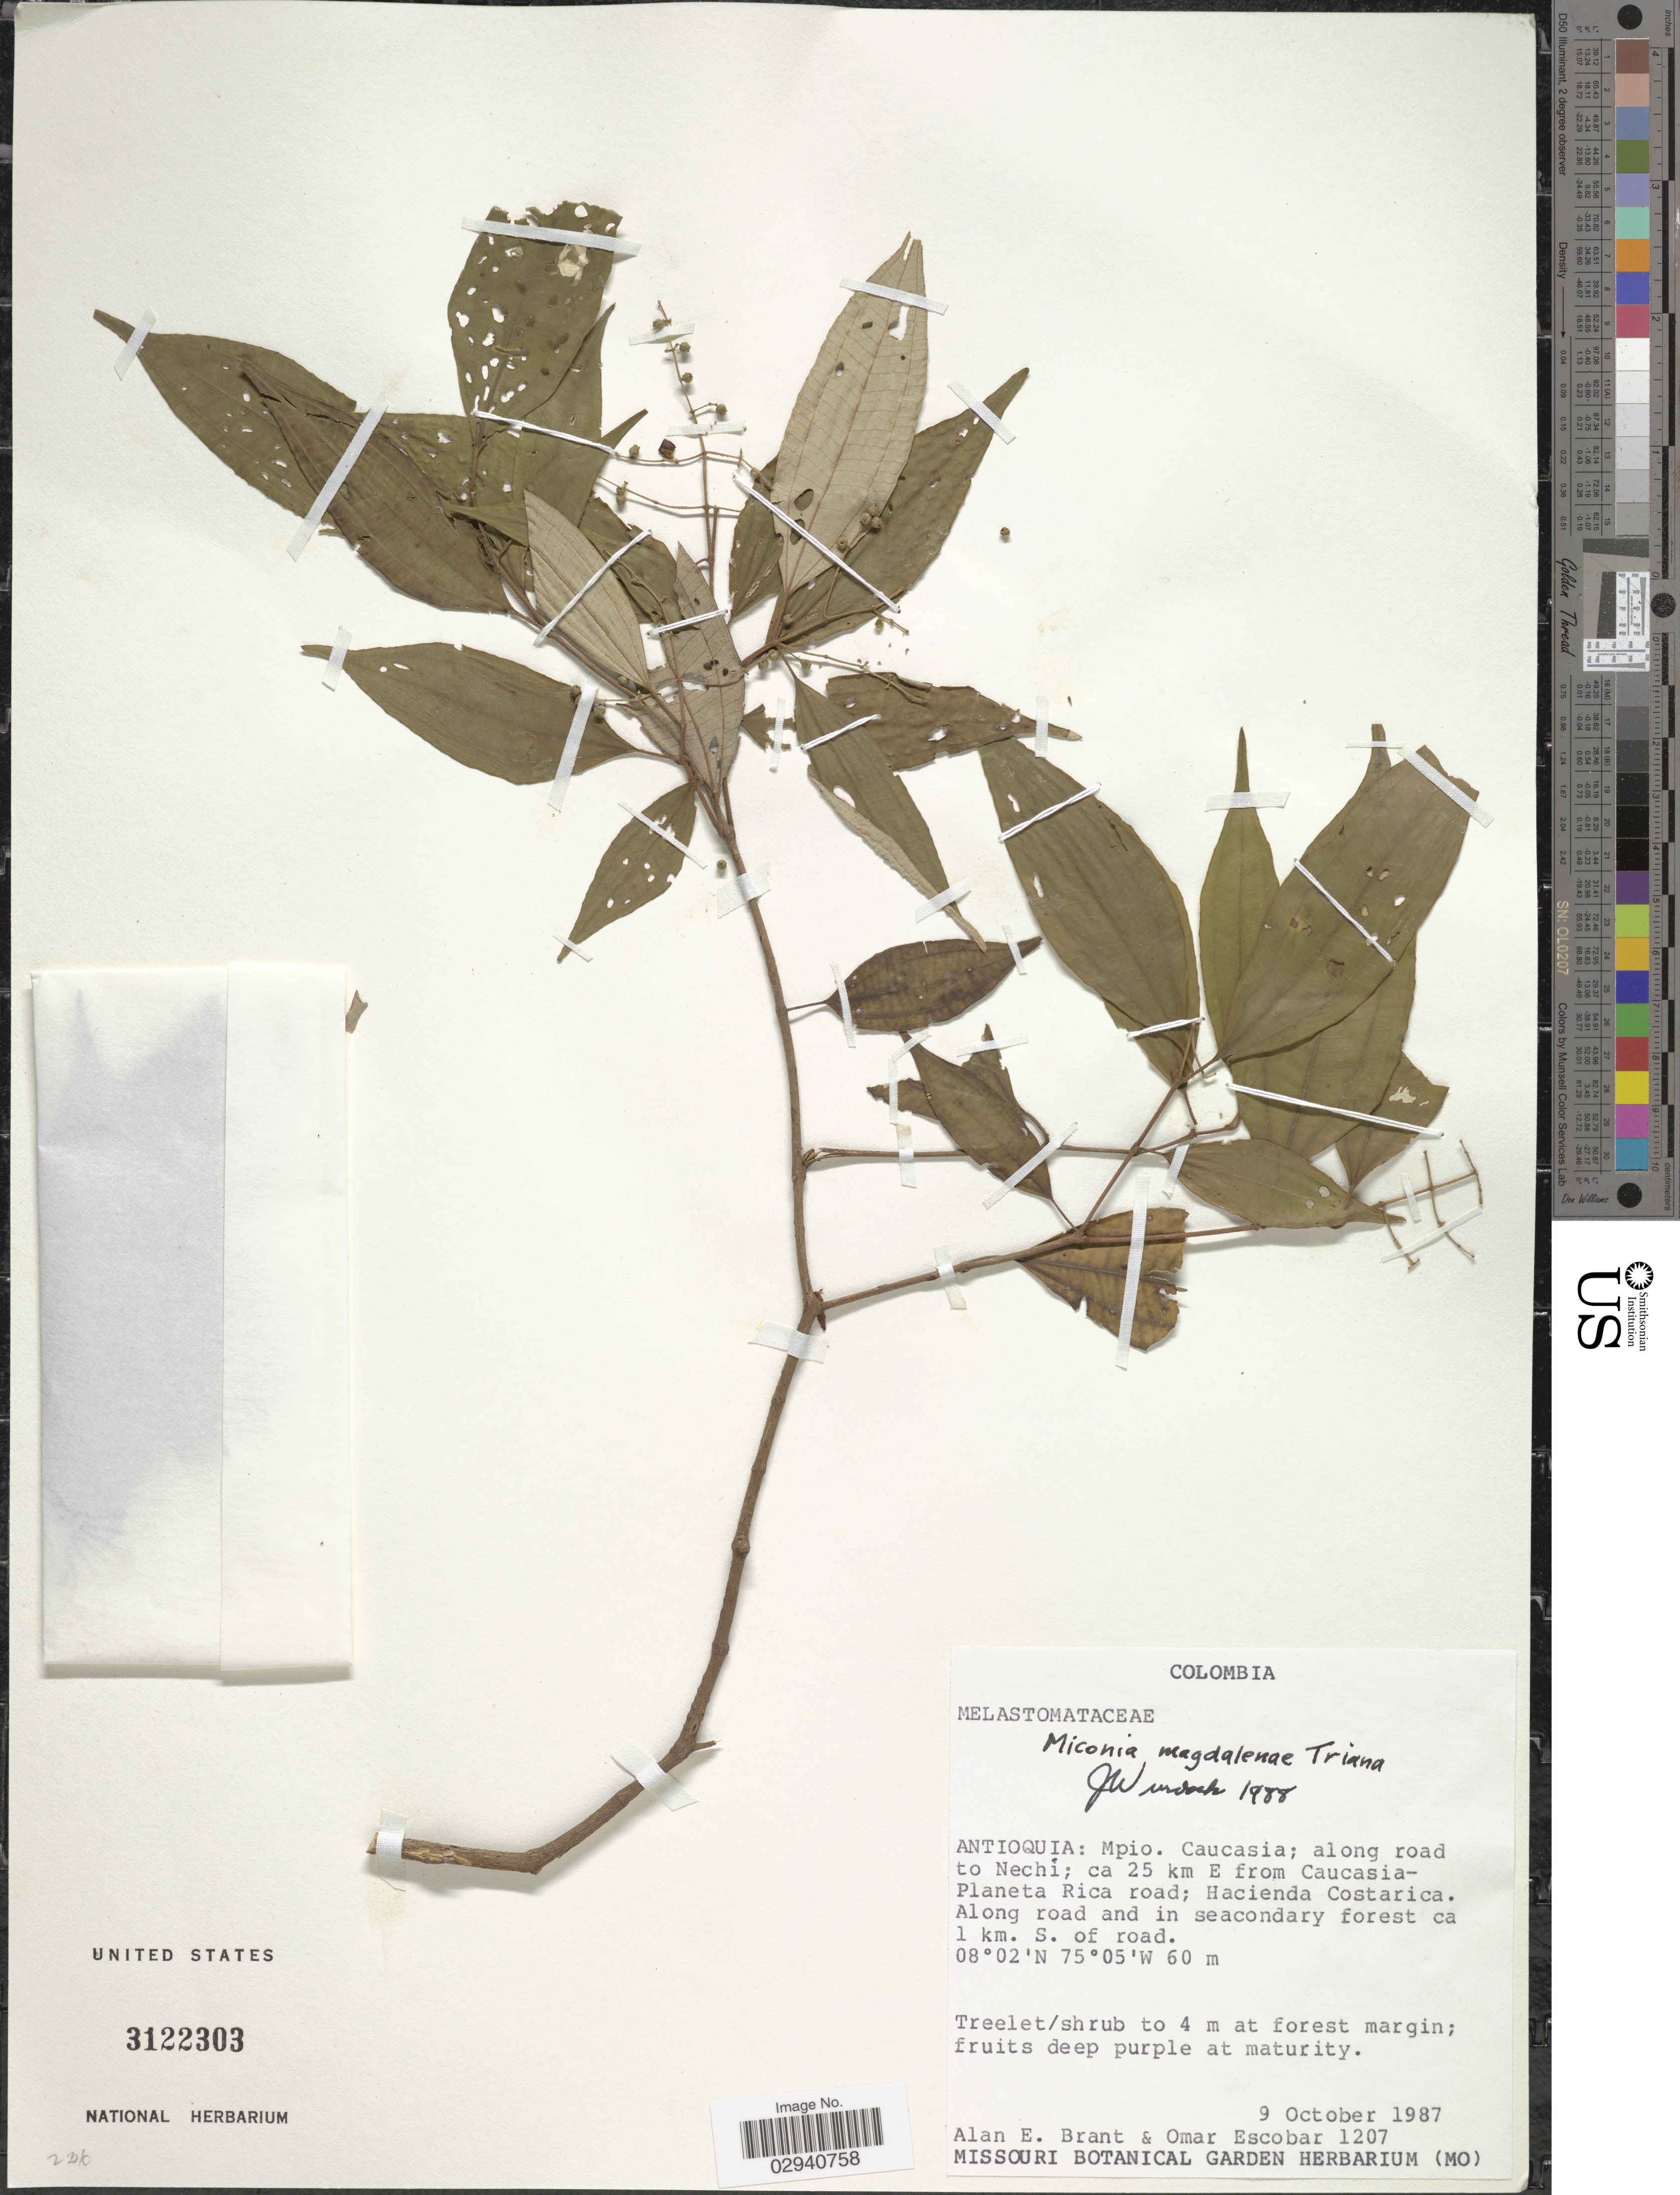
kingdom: Plantae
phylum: Tracheophyta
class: Magnoliopsida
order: Myrtales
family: Melastomataceae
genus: Miconia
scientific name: Miconia magdalenae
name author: Triana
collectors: A. Brant & O. D. Escobar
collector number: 1207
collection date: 1987-10-09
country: Colombia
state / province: Antioquia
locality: Mpio. Caucasia; along road to Nechí; ca 25 km E from Caucasia-Planeta Rica road; Hacienda Costarica. Along road and in secondary forest ca 1 km. S. of road.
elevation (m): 60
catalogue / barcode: US 3122303